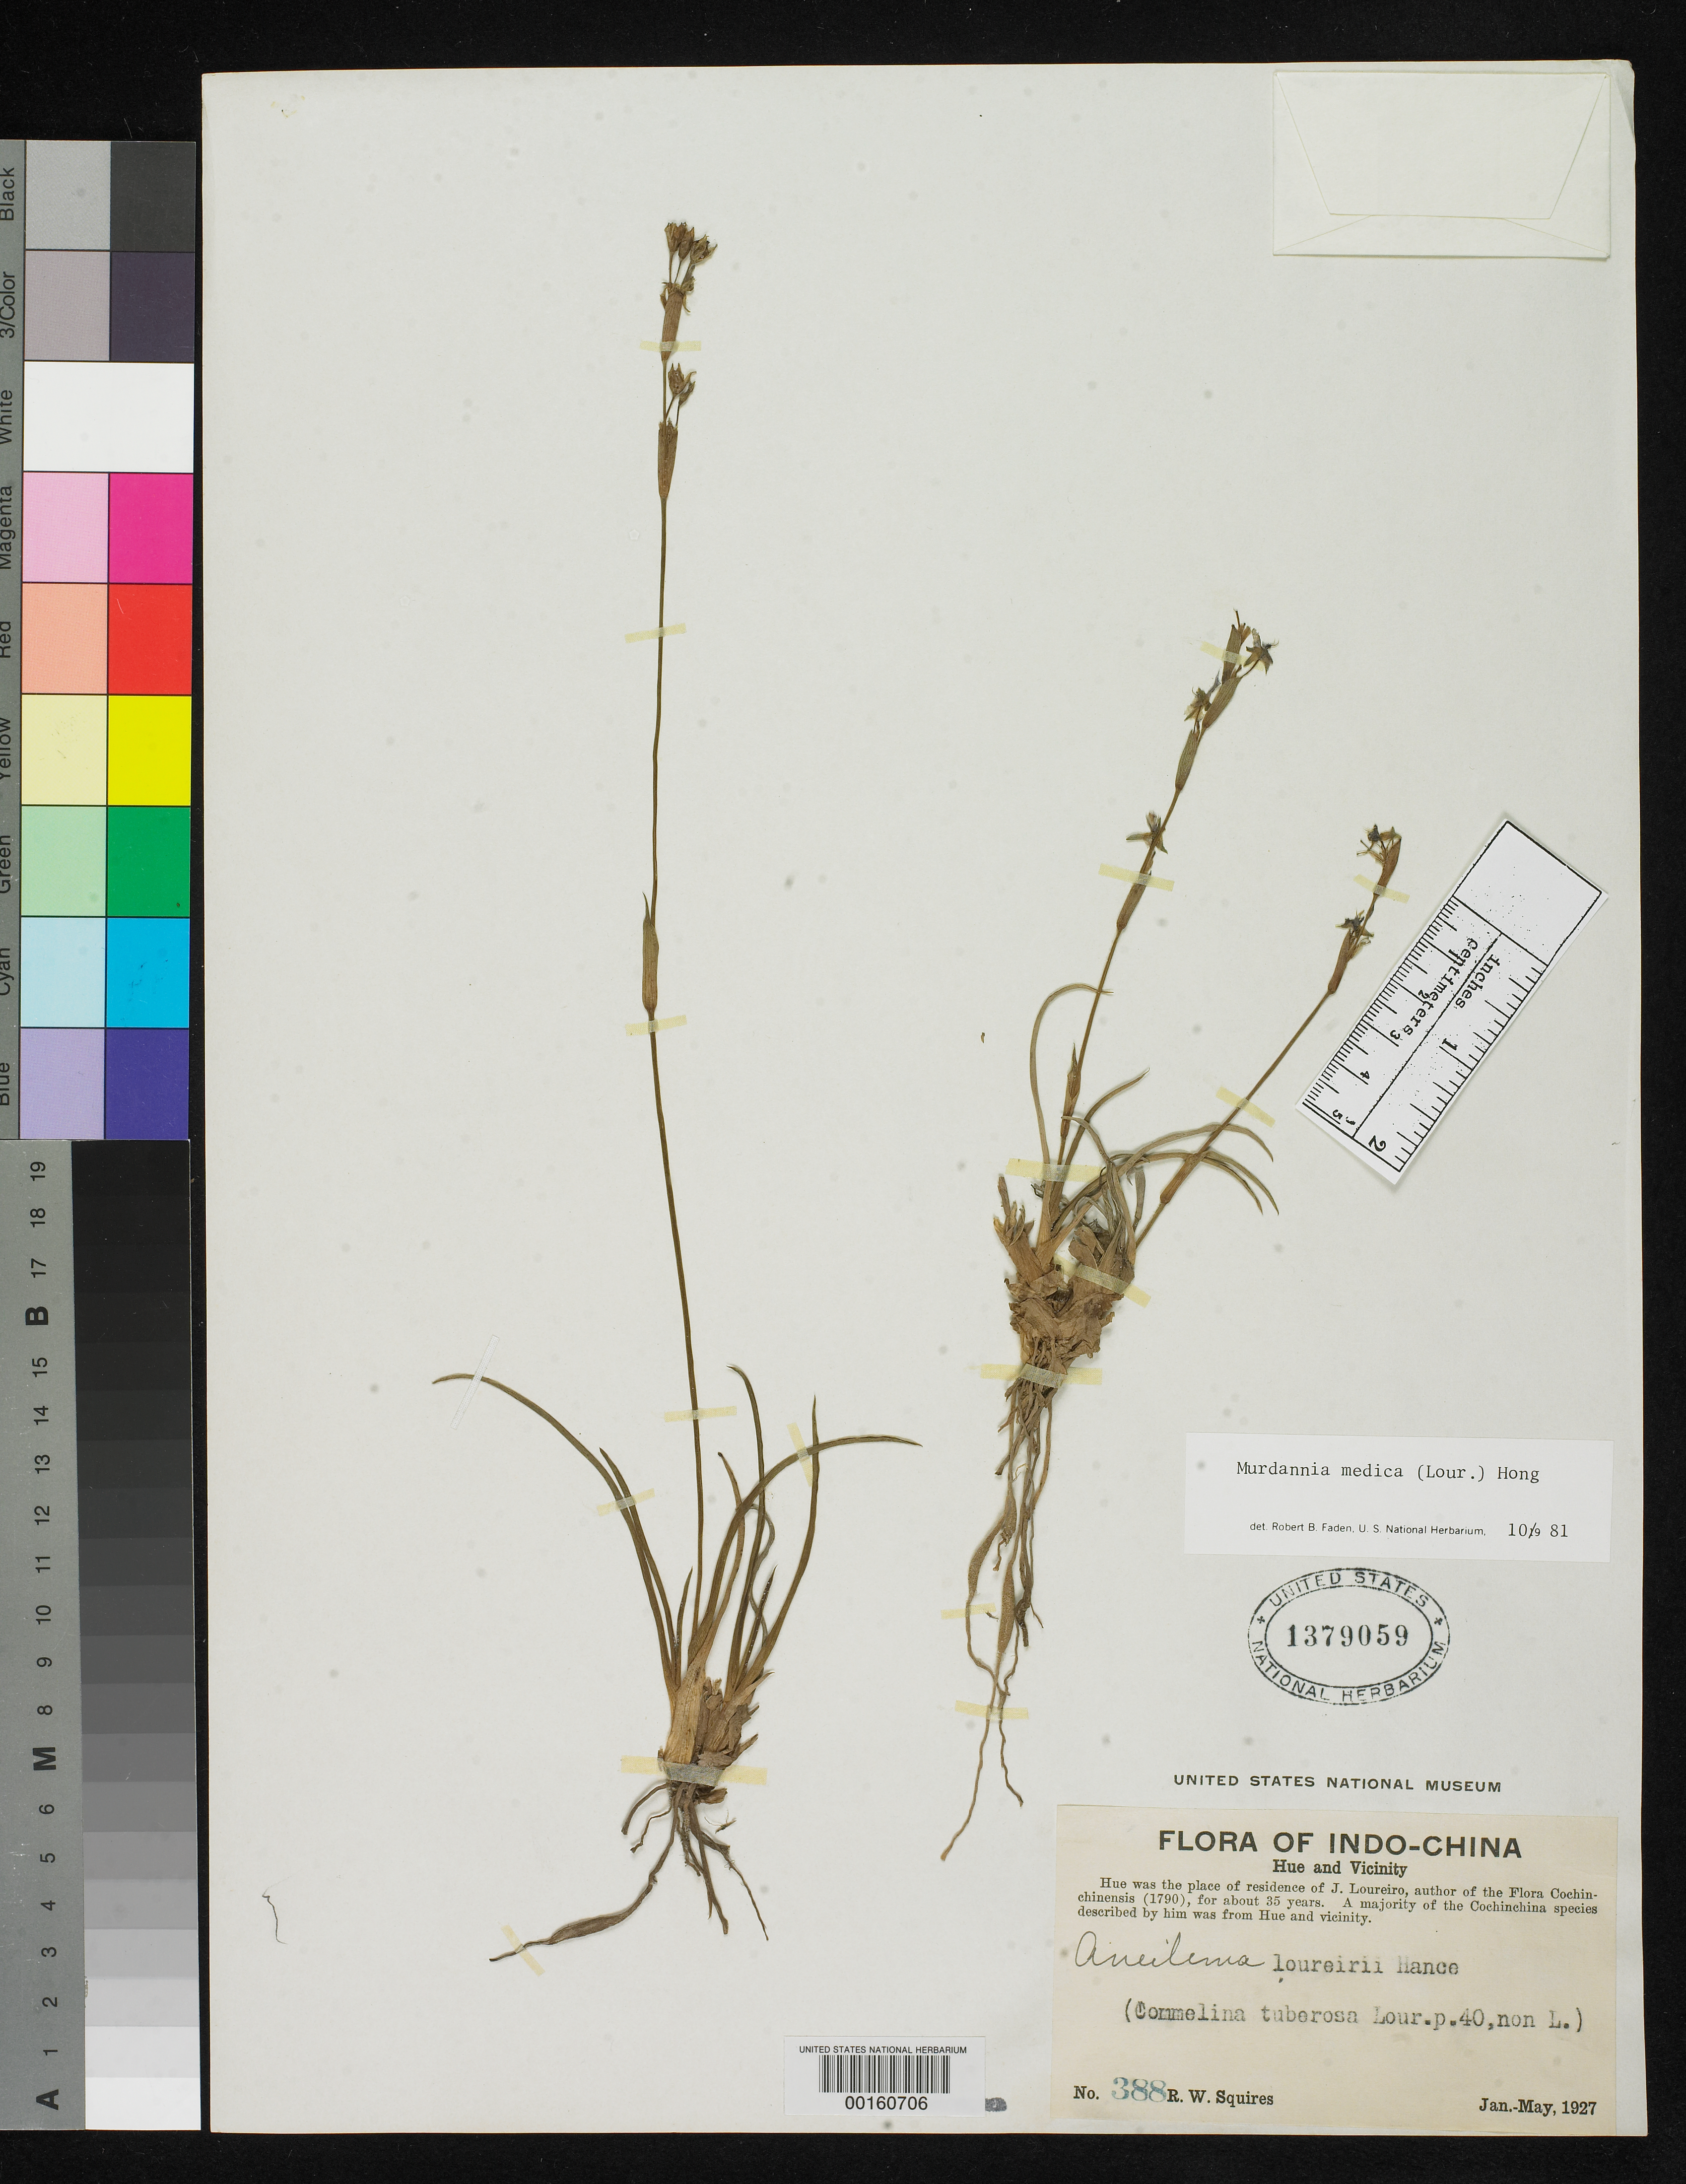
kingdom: Plantae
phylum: Tracheophyta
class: Liliopsida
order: Commelinales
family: Commelinaceae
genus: Commelina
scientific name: Commelina medica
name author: Lour.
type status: Isoneotype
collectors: R. Squires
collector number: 388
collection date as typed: Jan 1927 to May 1927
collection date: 1927-01/1927-05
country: Vietnam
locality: Hue and vicinity.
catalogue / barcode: US 1379059